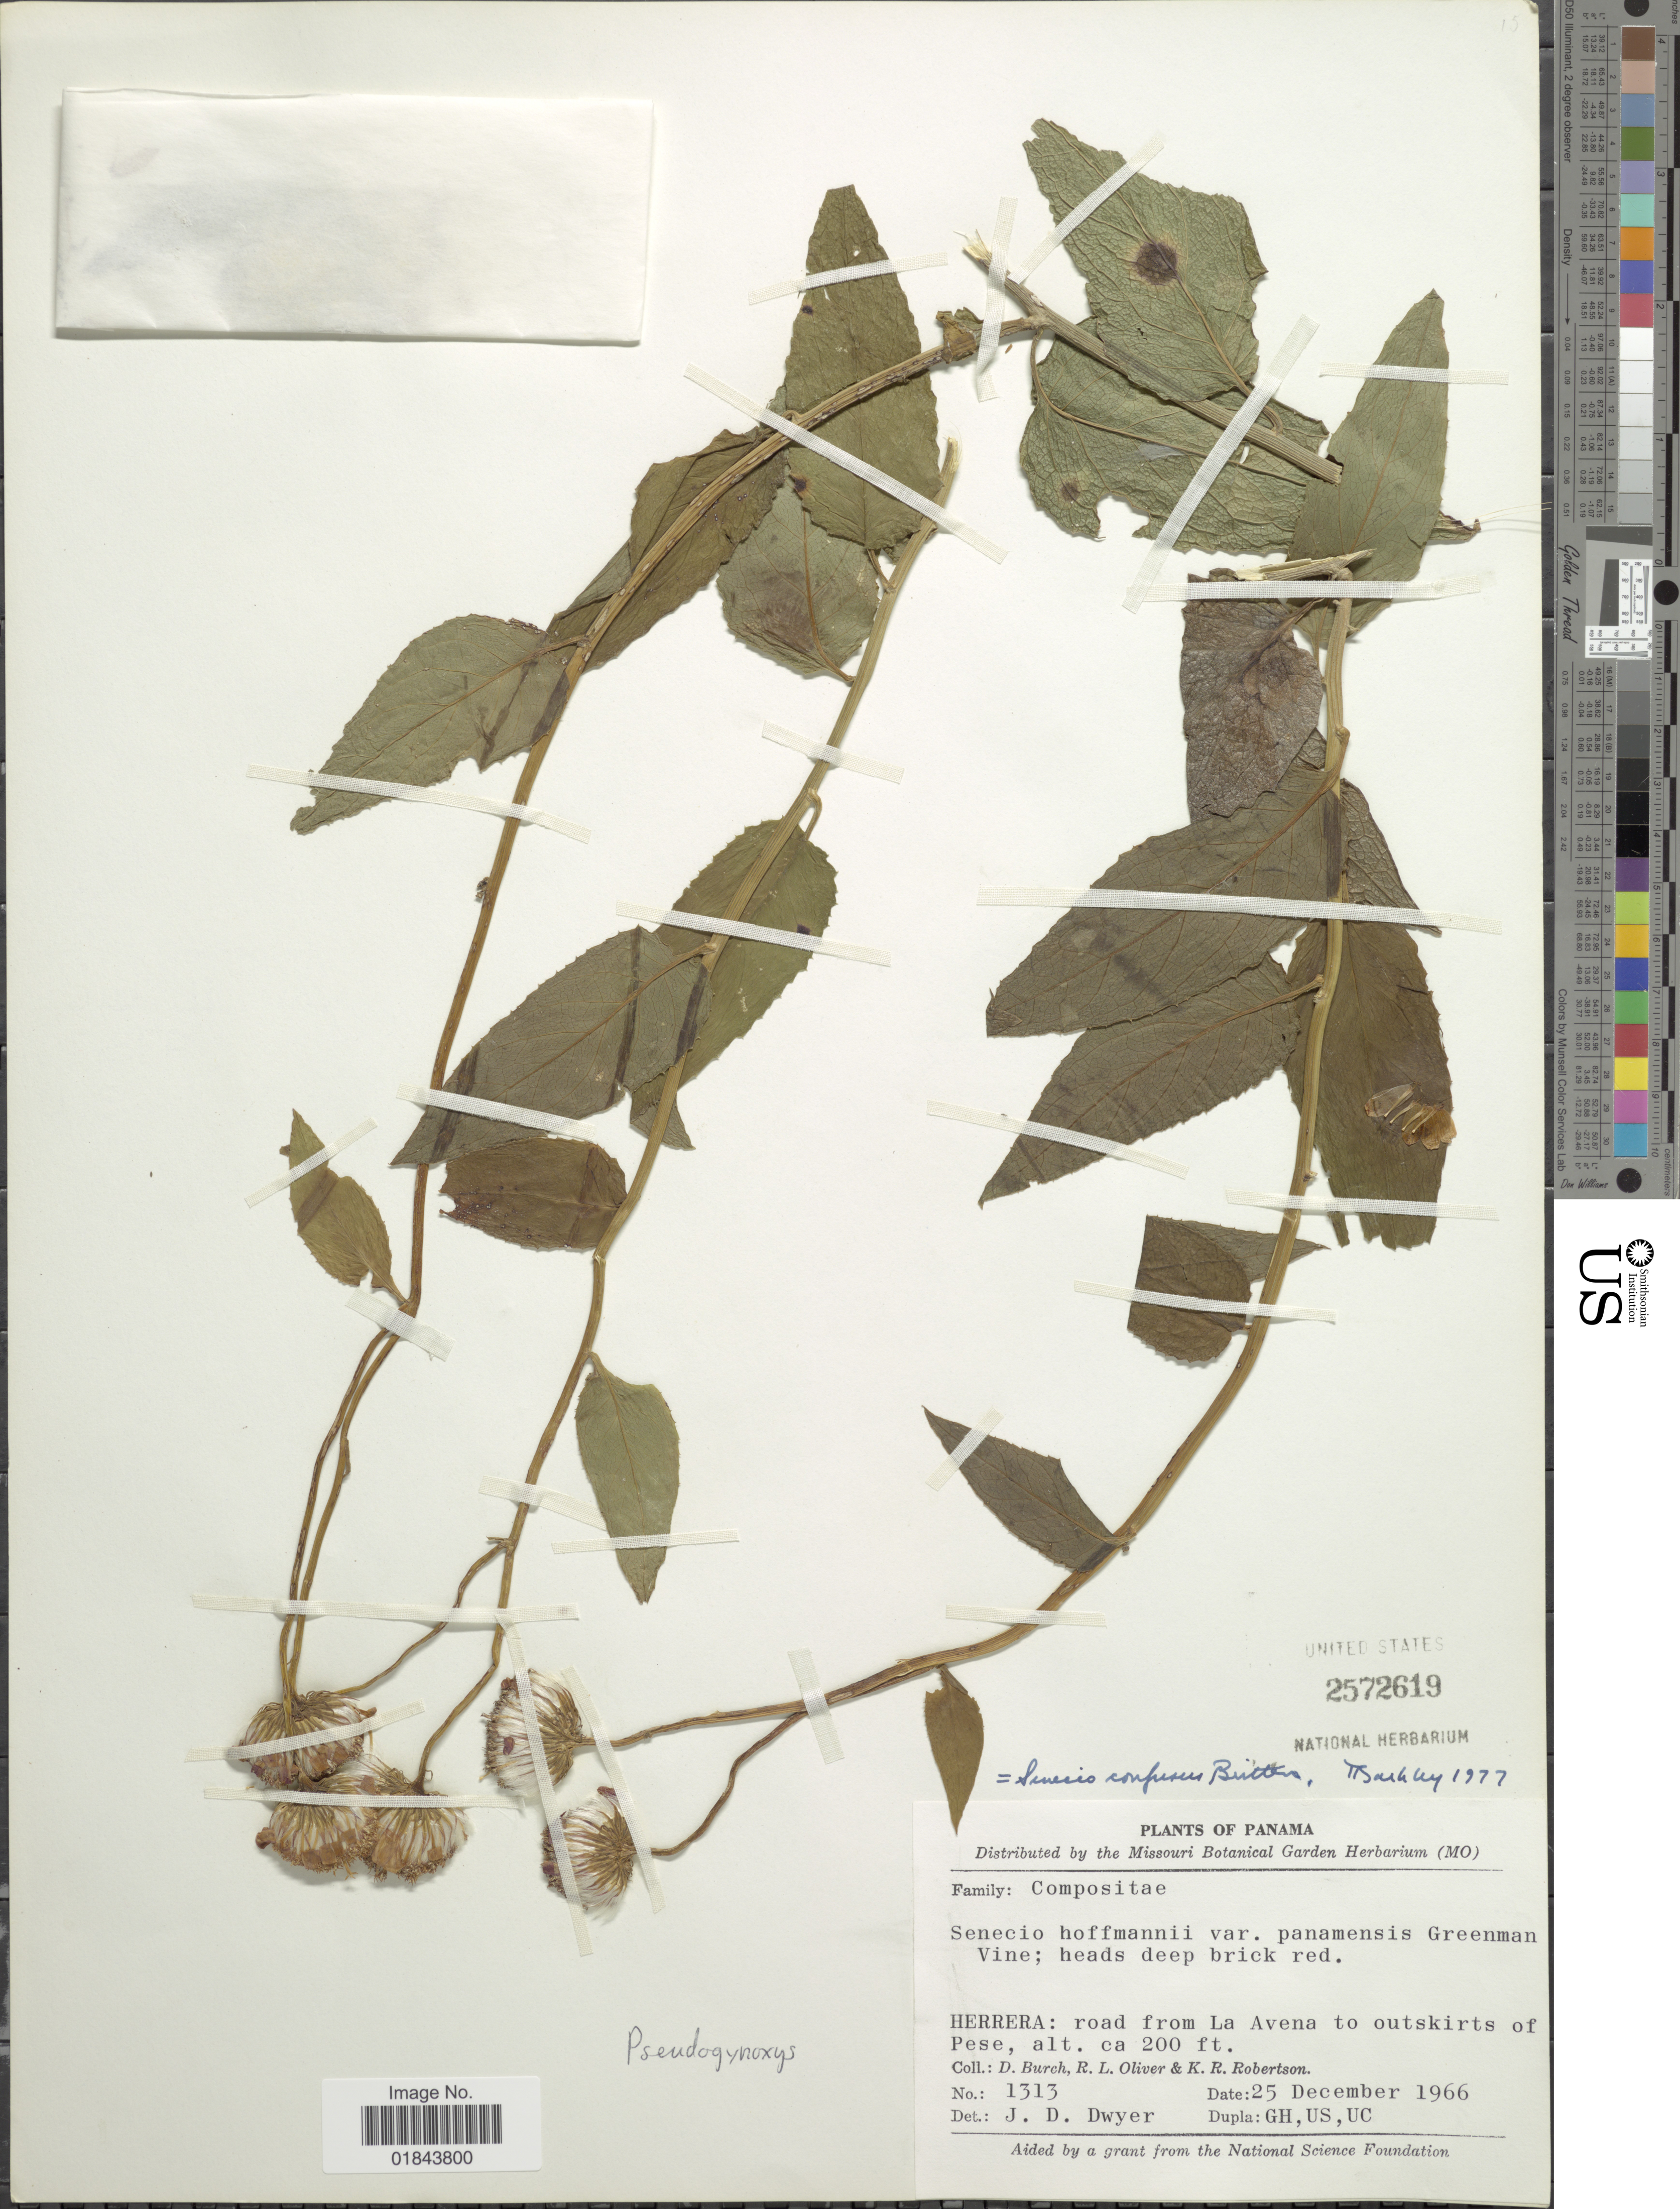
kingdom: Plantae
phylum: Tracheophyta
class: Magnoliopsida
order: Asterales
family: Asteraceae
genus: Pseudogynoxys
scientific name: Pseudogynoxys chenopodioides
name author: (Kunth) Cabrera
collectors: D. Burch, R. Oliver & K. Robertson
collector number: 1313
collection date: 1966-12-25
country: Panama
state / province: Herrera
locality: Herrera: road from La Avena to outskirts of Pese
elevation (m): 61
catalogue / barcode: US 2572619